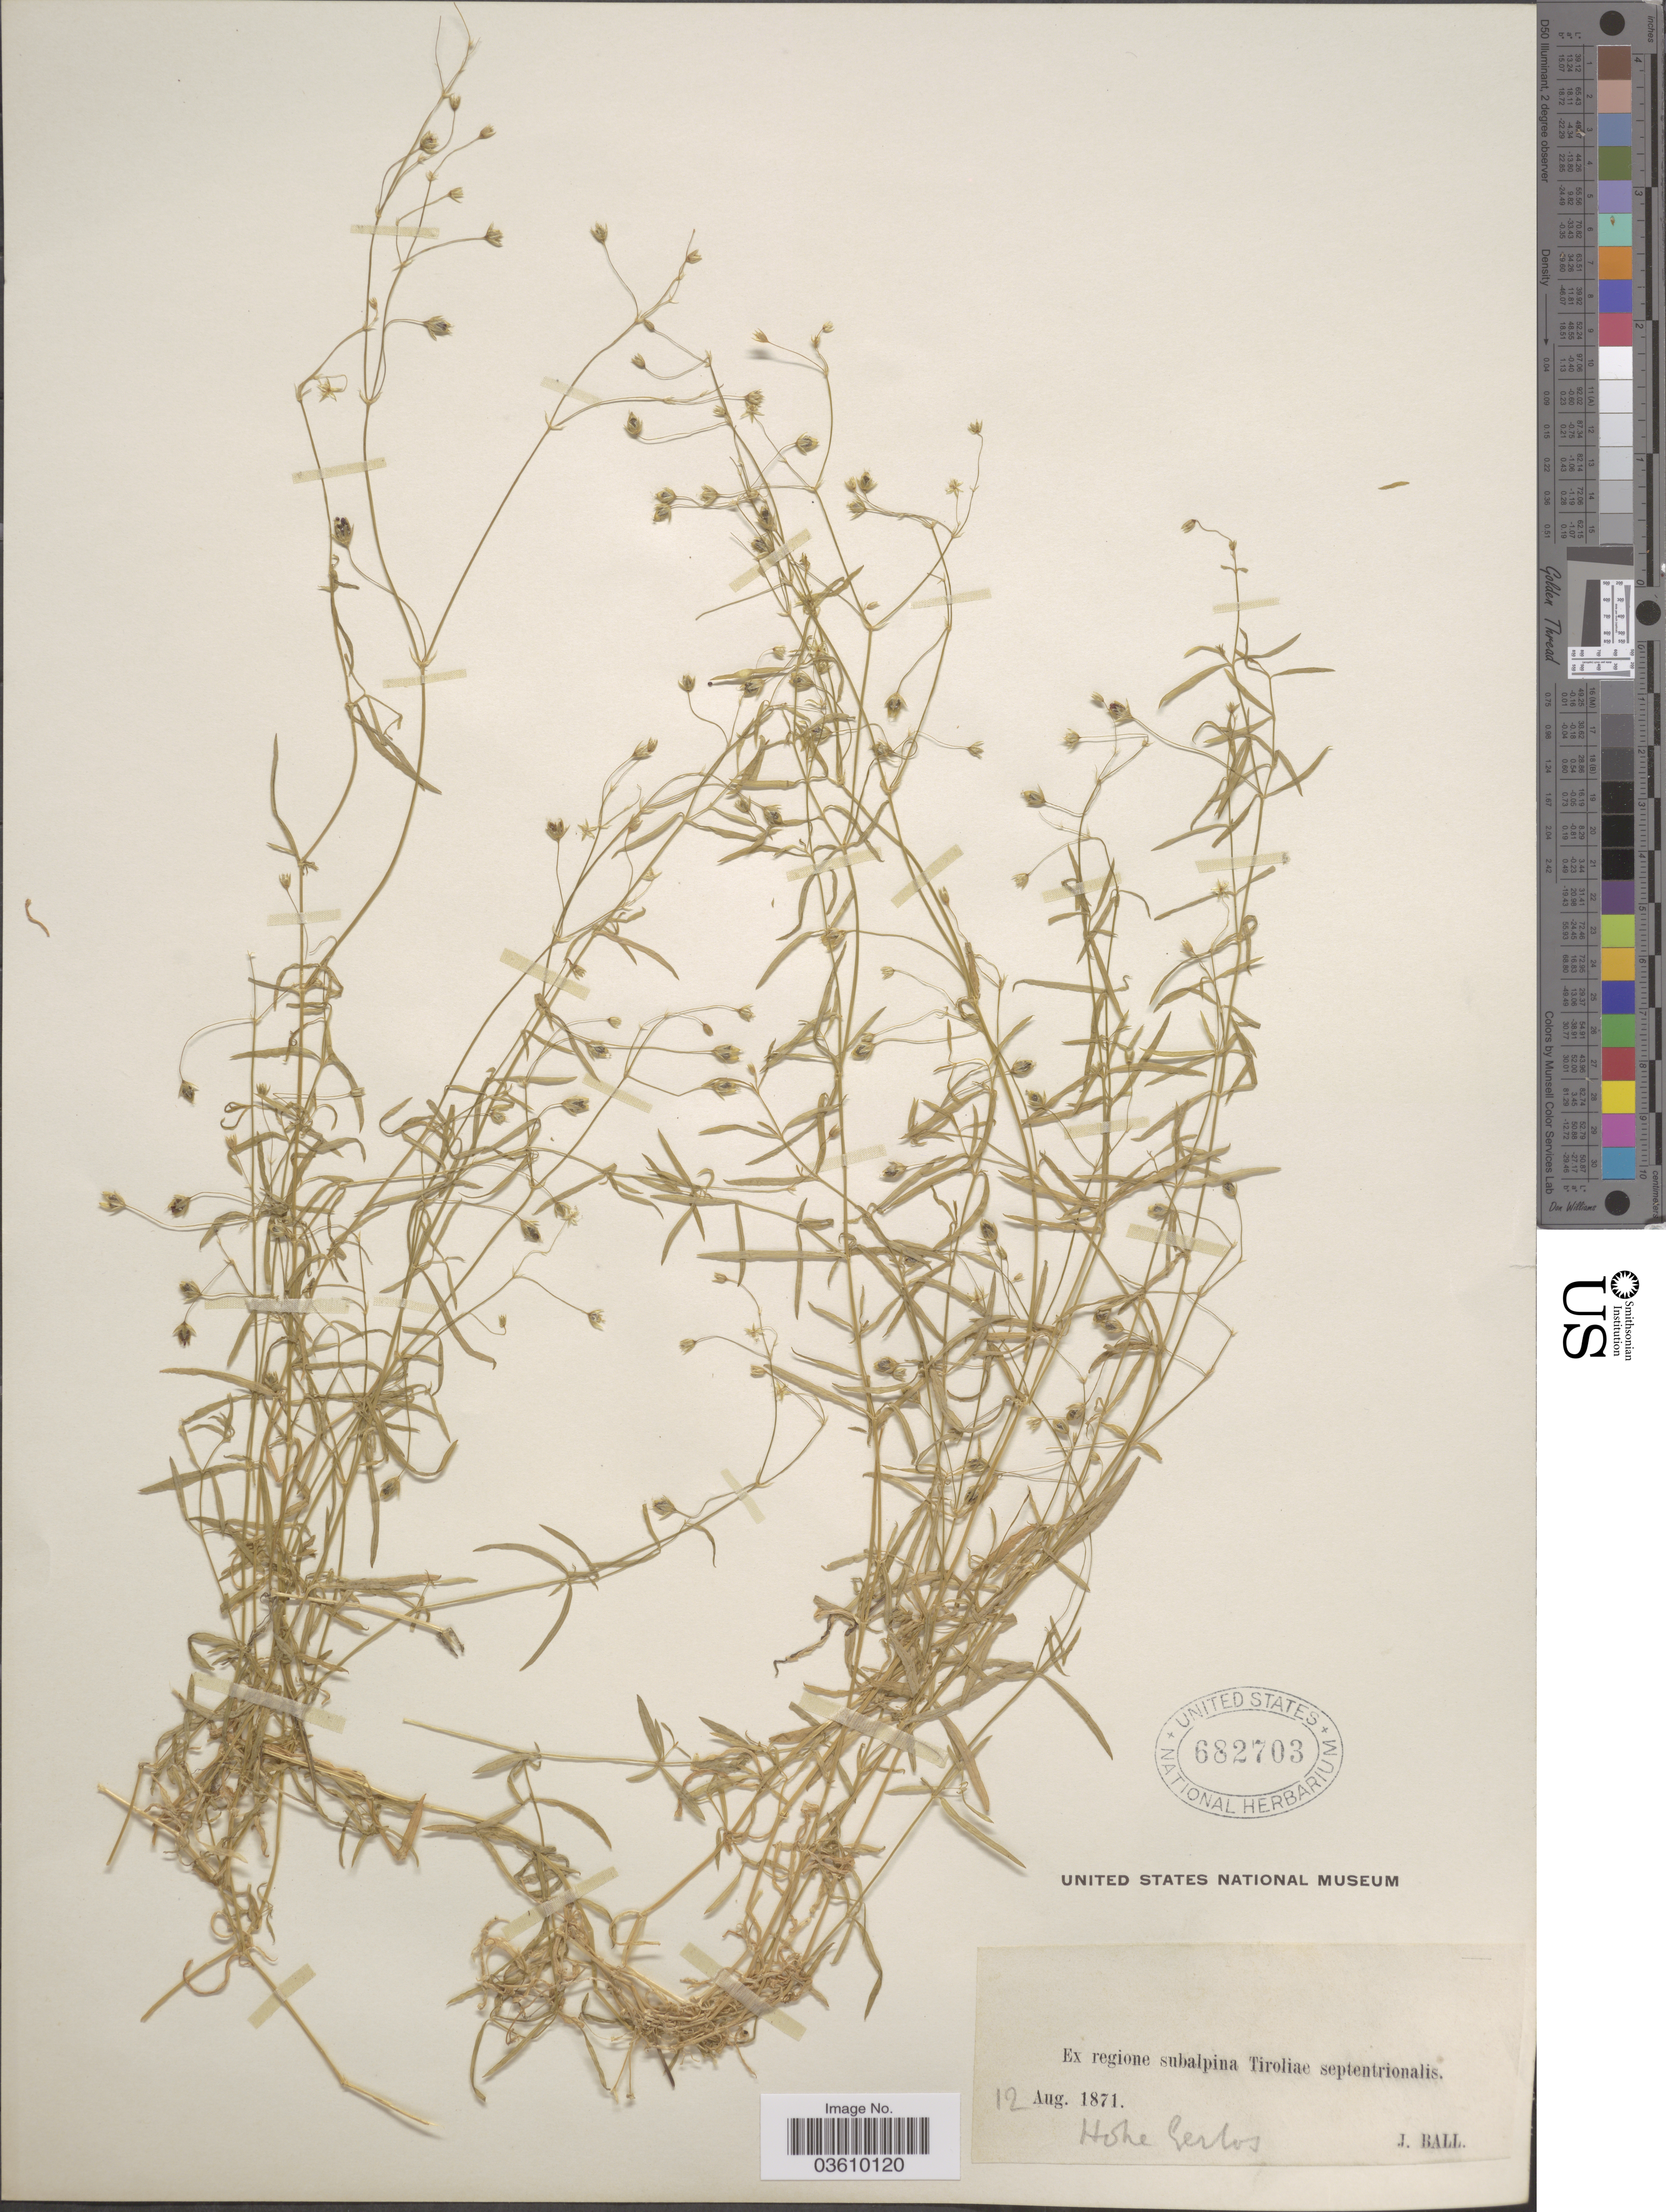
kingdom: Plantae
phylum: Tracheophyta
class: Magnoliopsida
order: Caryophyllales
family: Caryophyllaceae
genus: Stellaria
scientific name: Stellaria sp.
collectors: J. Ball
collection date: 1871-08-12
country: Italy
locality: Ex regione subalpina Tiroliae septentrionalis.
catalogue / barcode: US 682703